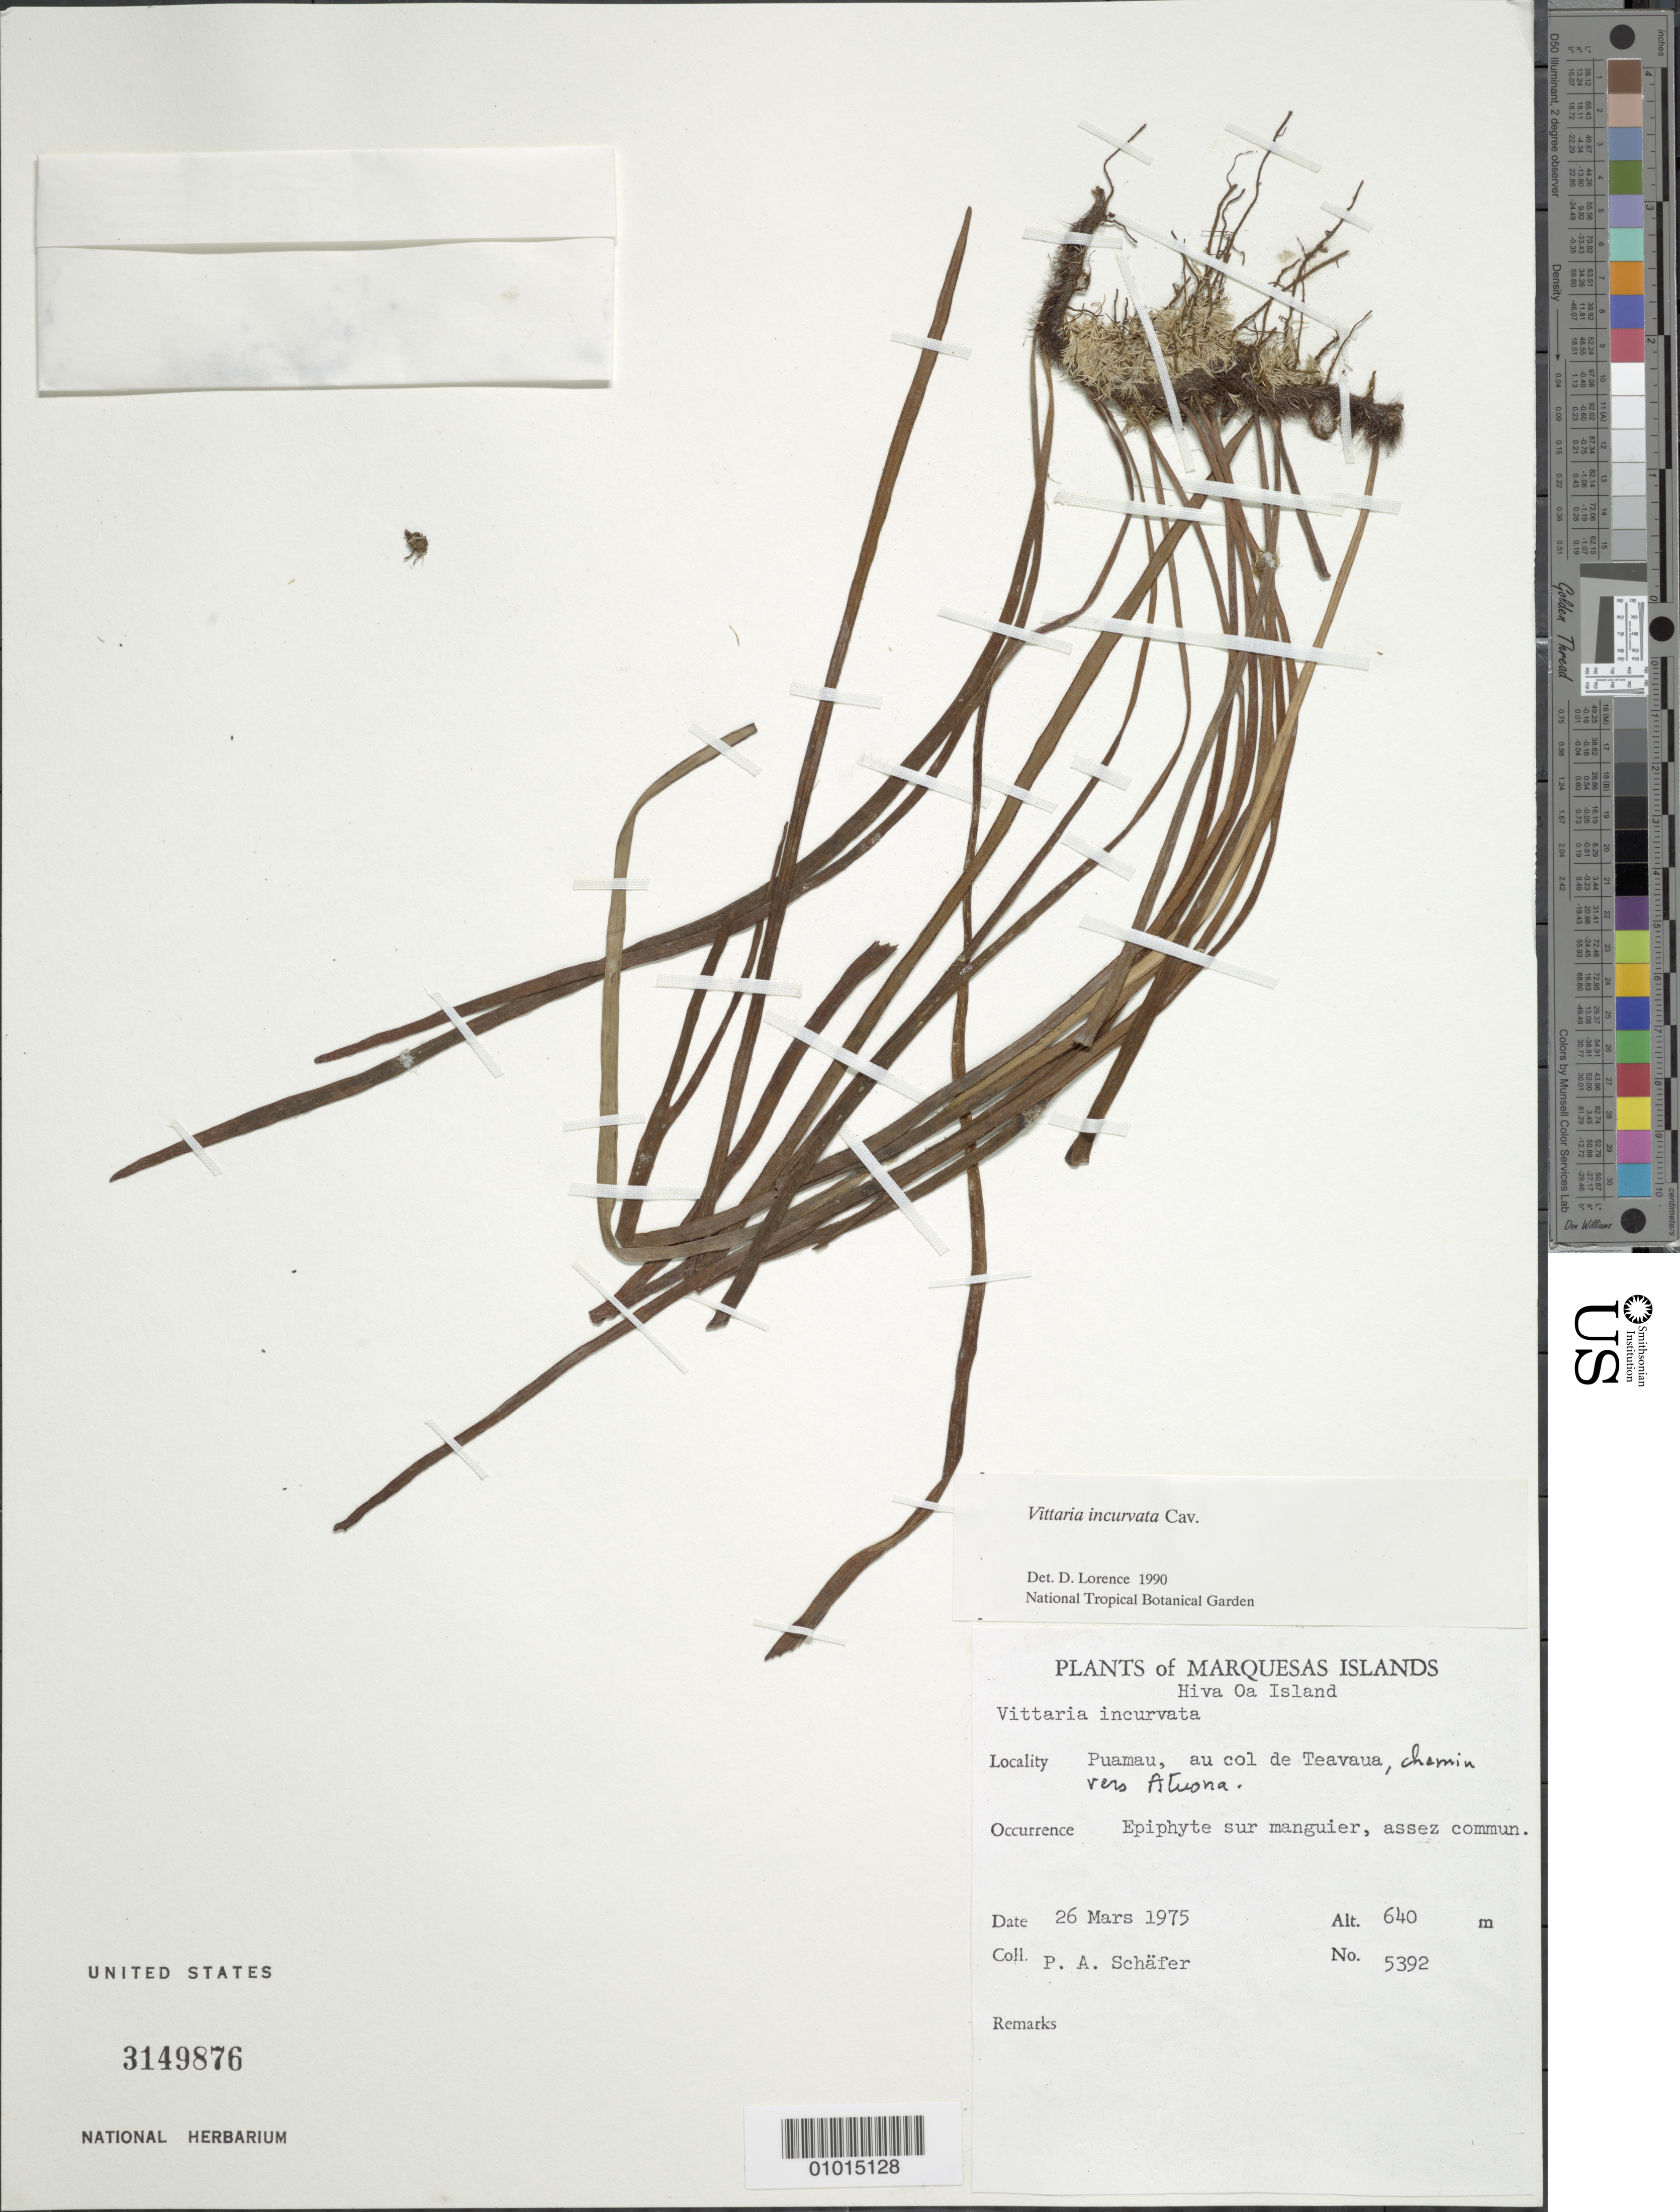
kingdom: Plantae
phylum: Tracheophyta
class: Polypodiopsida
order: Polypodiales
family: Pteridaceae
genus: Haplopteris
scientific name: Haplopteris elongata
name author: (Sw.) Crane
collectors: P. A. Schäfer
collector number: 5392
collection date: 1975-03-26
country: French Polynesia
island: Hiva Oa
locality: Puamau, au col de Teavaua, chemin vers Atuona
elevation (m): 640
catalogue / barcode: US 3149876